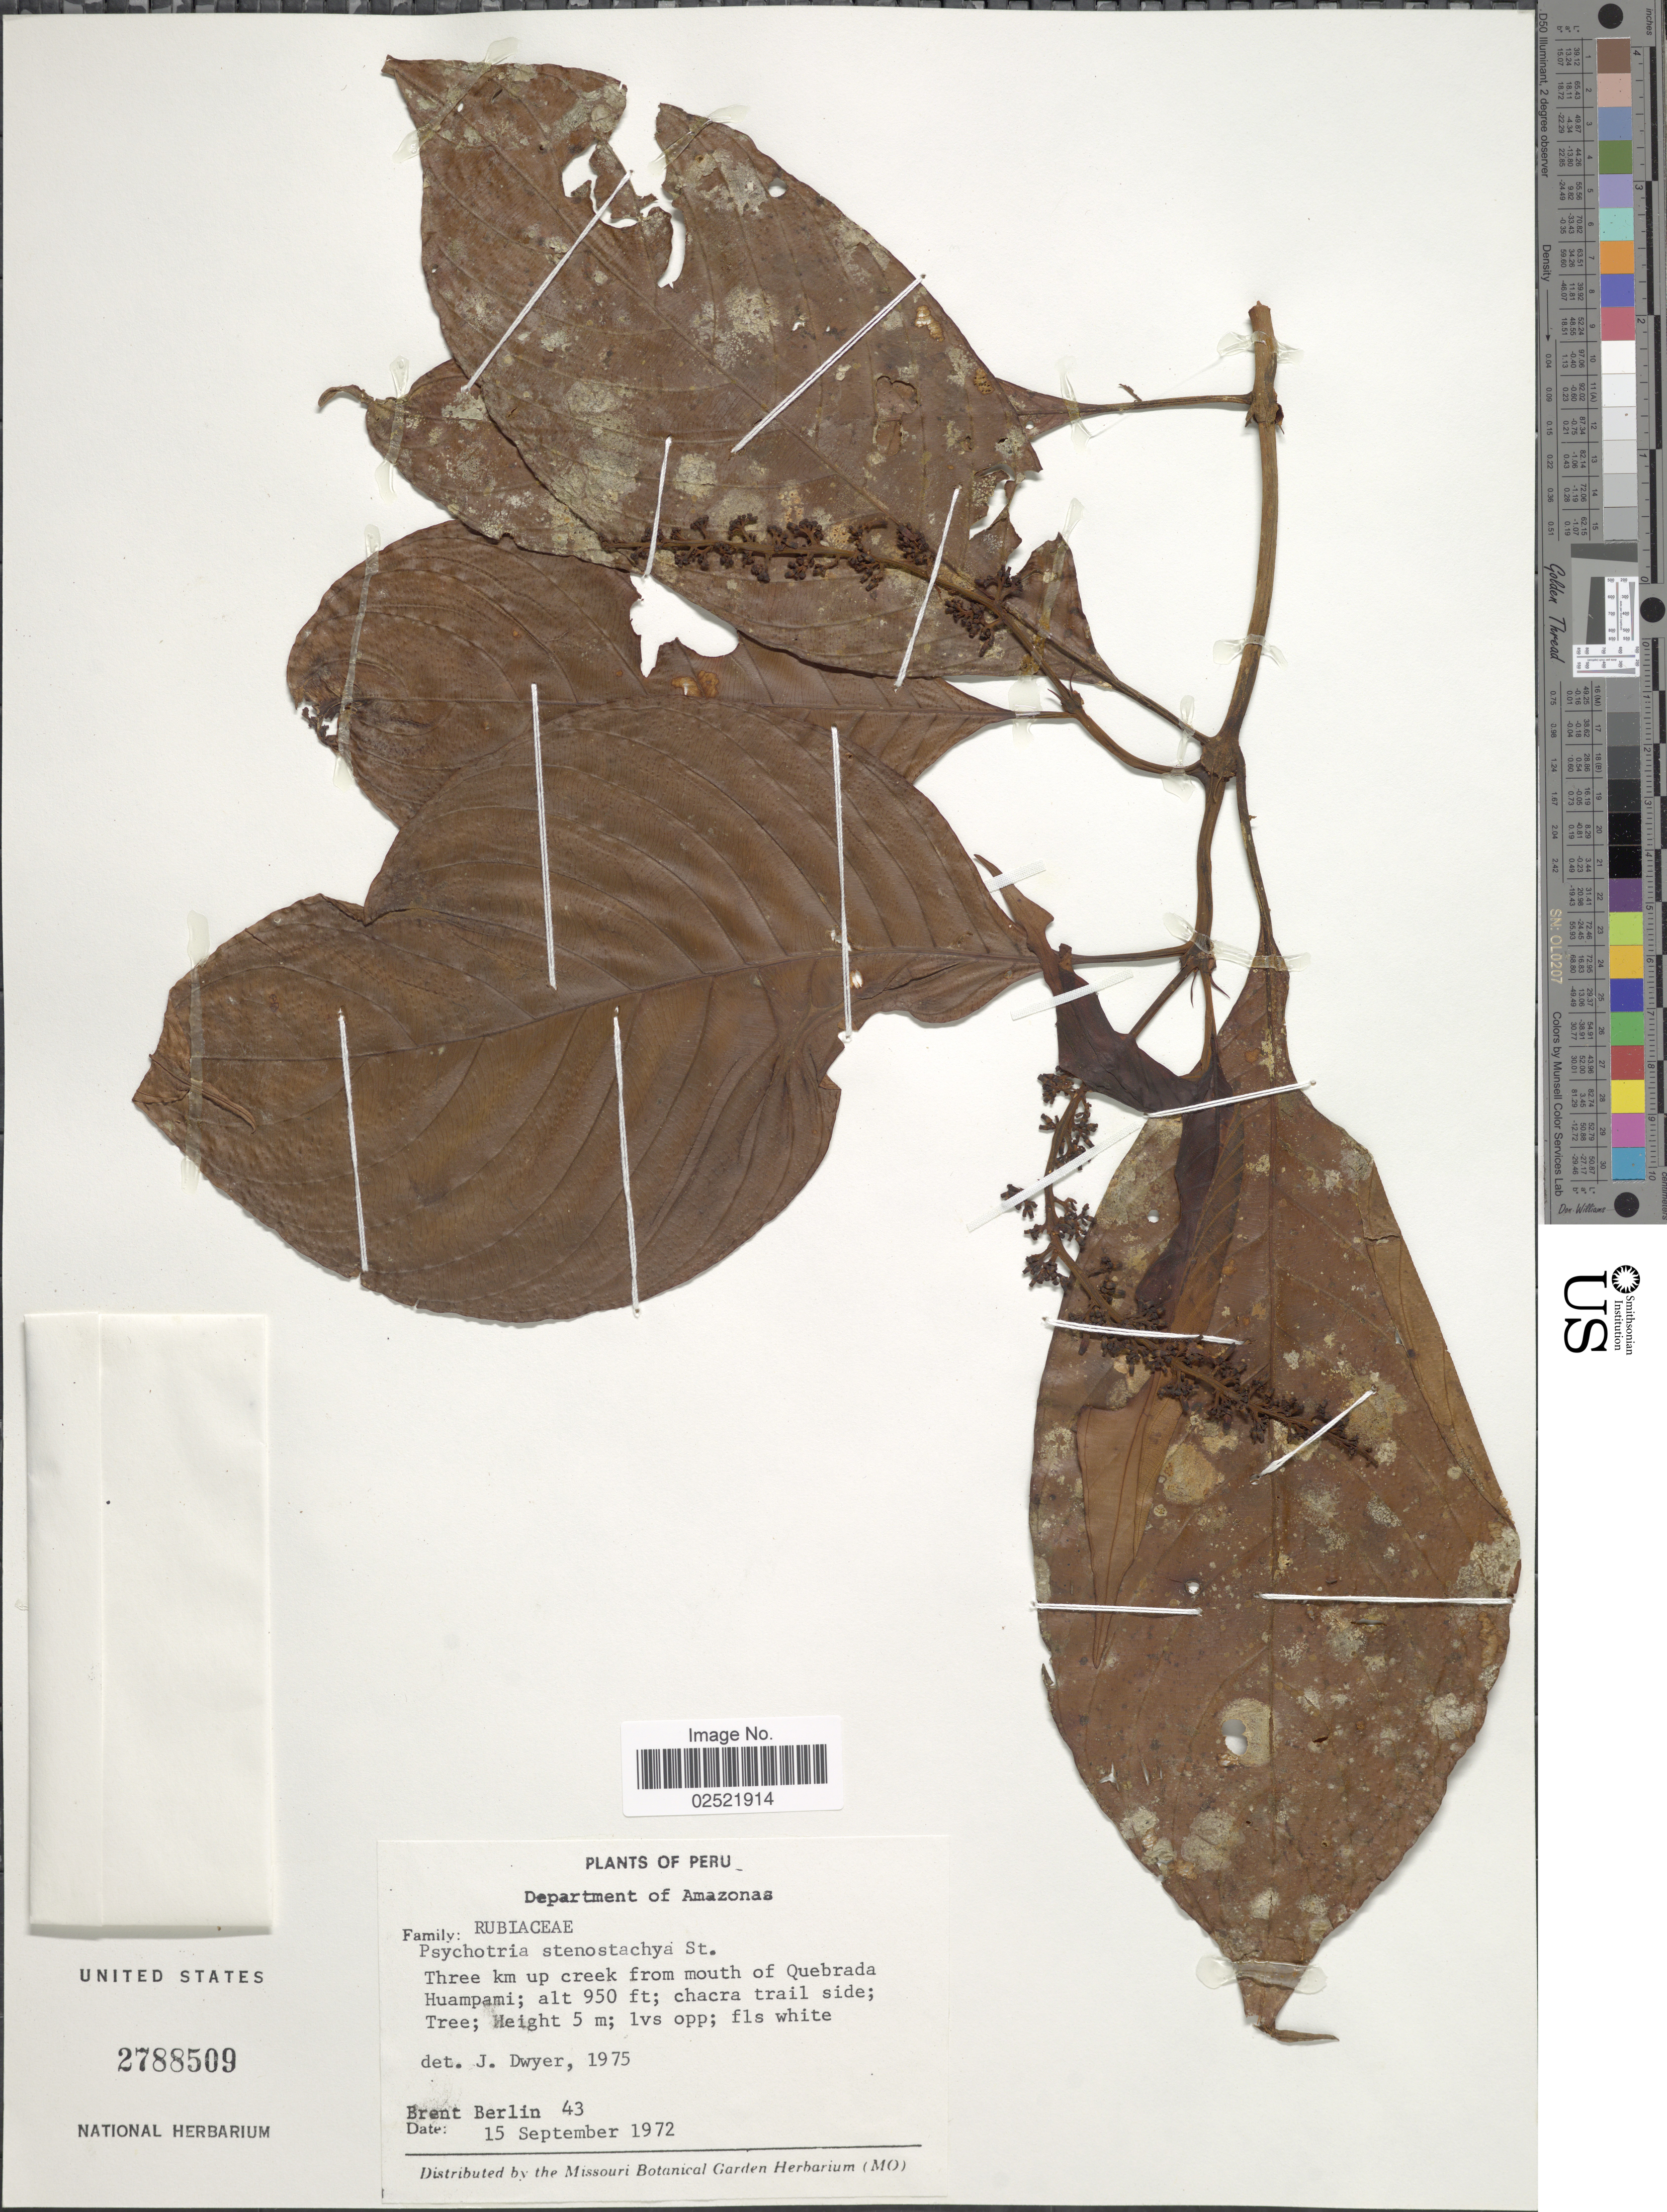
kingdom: Plantae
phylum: Tracheophyta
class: Magnoliopsida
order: Gentianales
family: Rubiaceae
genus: Psychotria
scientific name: Psychotria stenostachya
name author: Standl.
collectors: B. Berlin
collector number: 43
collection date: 1972-09-15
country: Peru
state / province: Amazonas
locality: Three km up creek from mouth of Quebrada Huampami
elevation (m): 290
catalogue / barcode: US 2788509